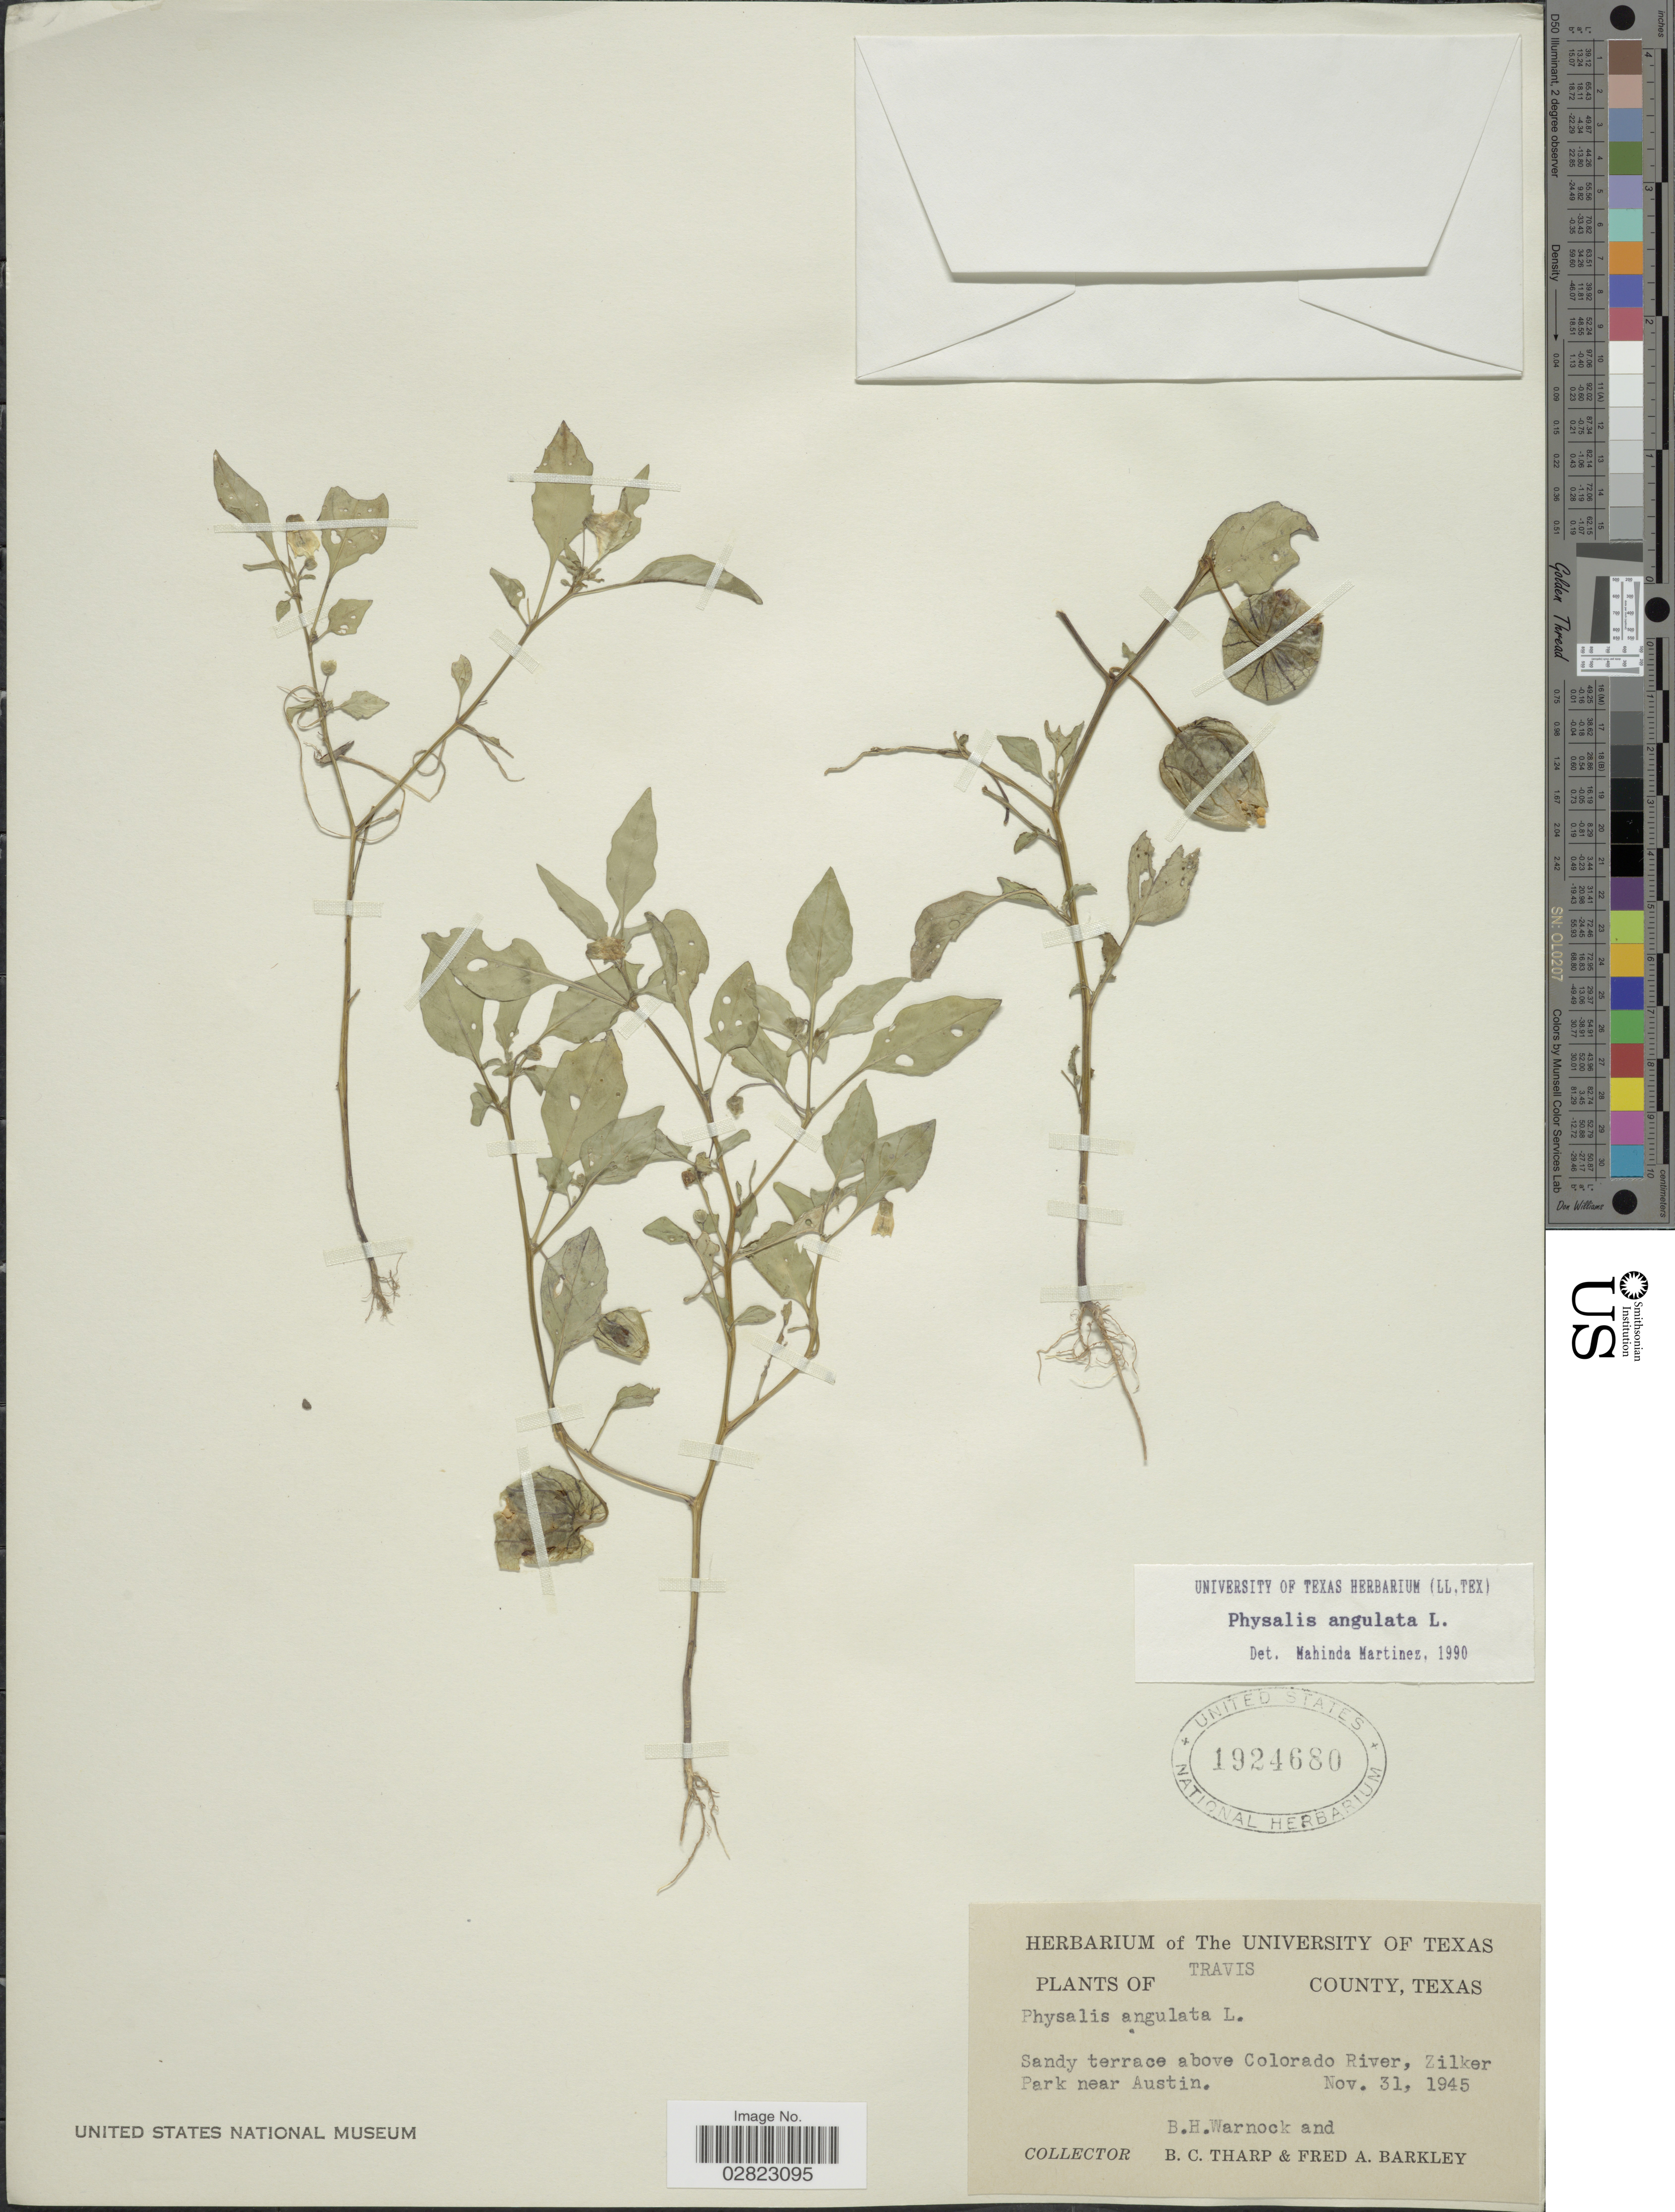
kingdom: Plantae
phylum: Tracheophyta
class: Magnoliopsida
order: Solanales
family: Solanaceae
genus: Physalis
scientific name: Physalis angulata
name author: L.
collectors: B. H. Warnock, B. C. Tharp & F. A. Barkley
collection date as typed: Transcribed d/m/y: 31/11/1945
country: United States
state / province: Texas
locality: Travis County. Sandy terrace above Colorado River, Zilker Park near Austin.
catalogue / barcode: US 1924680